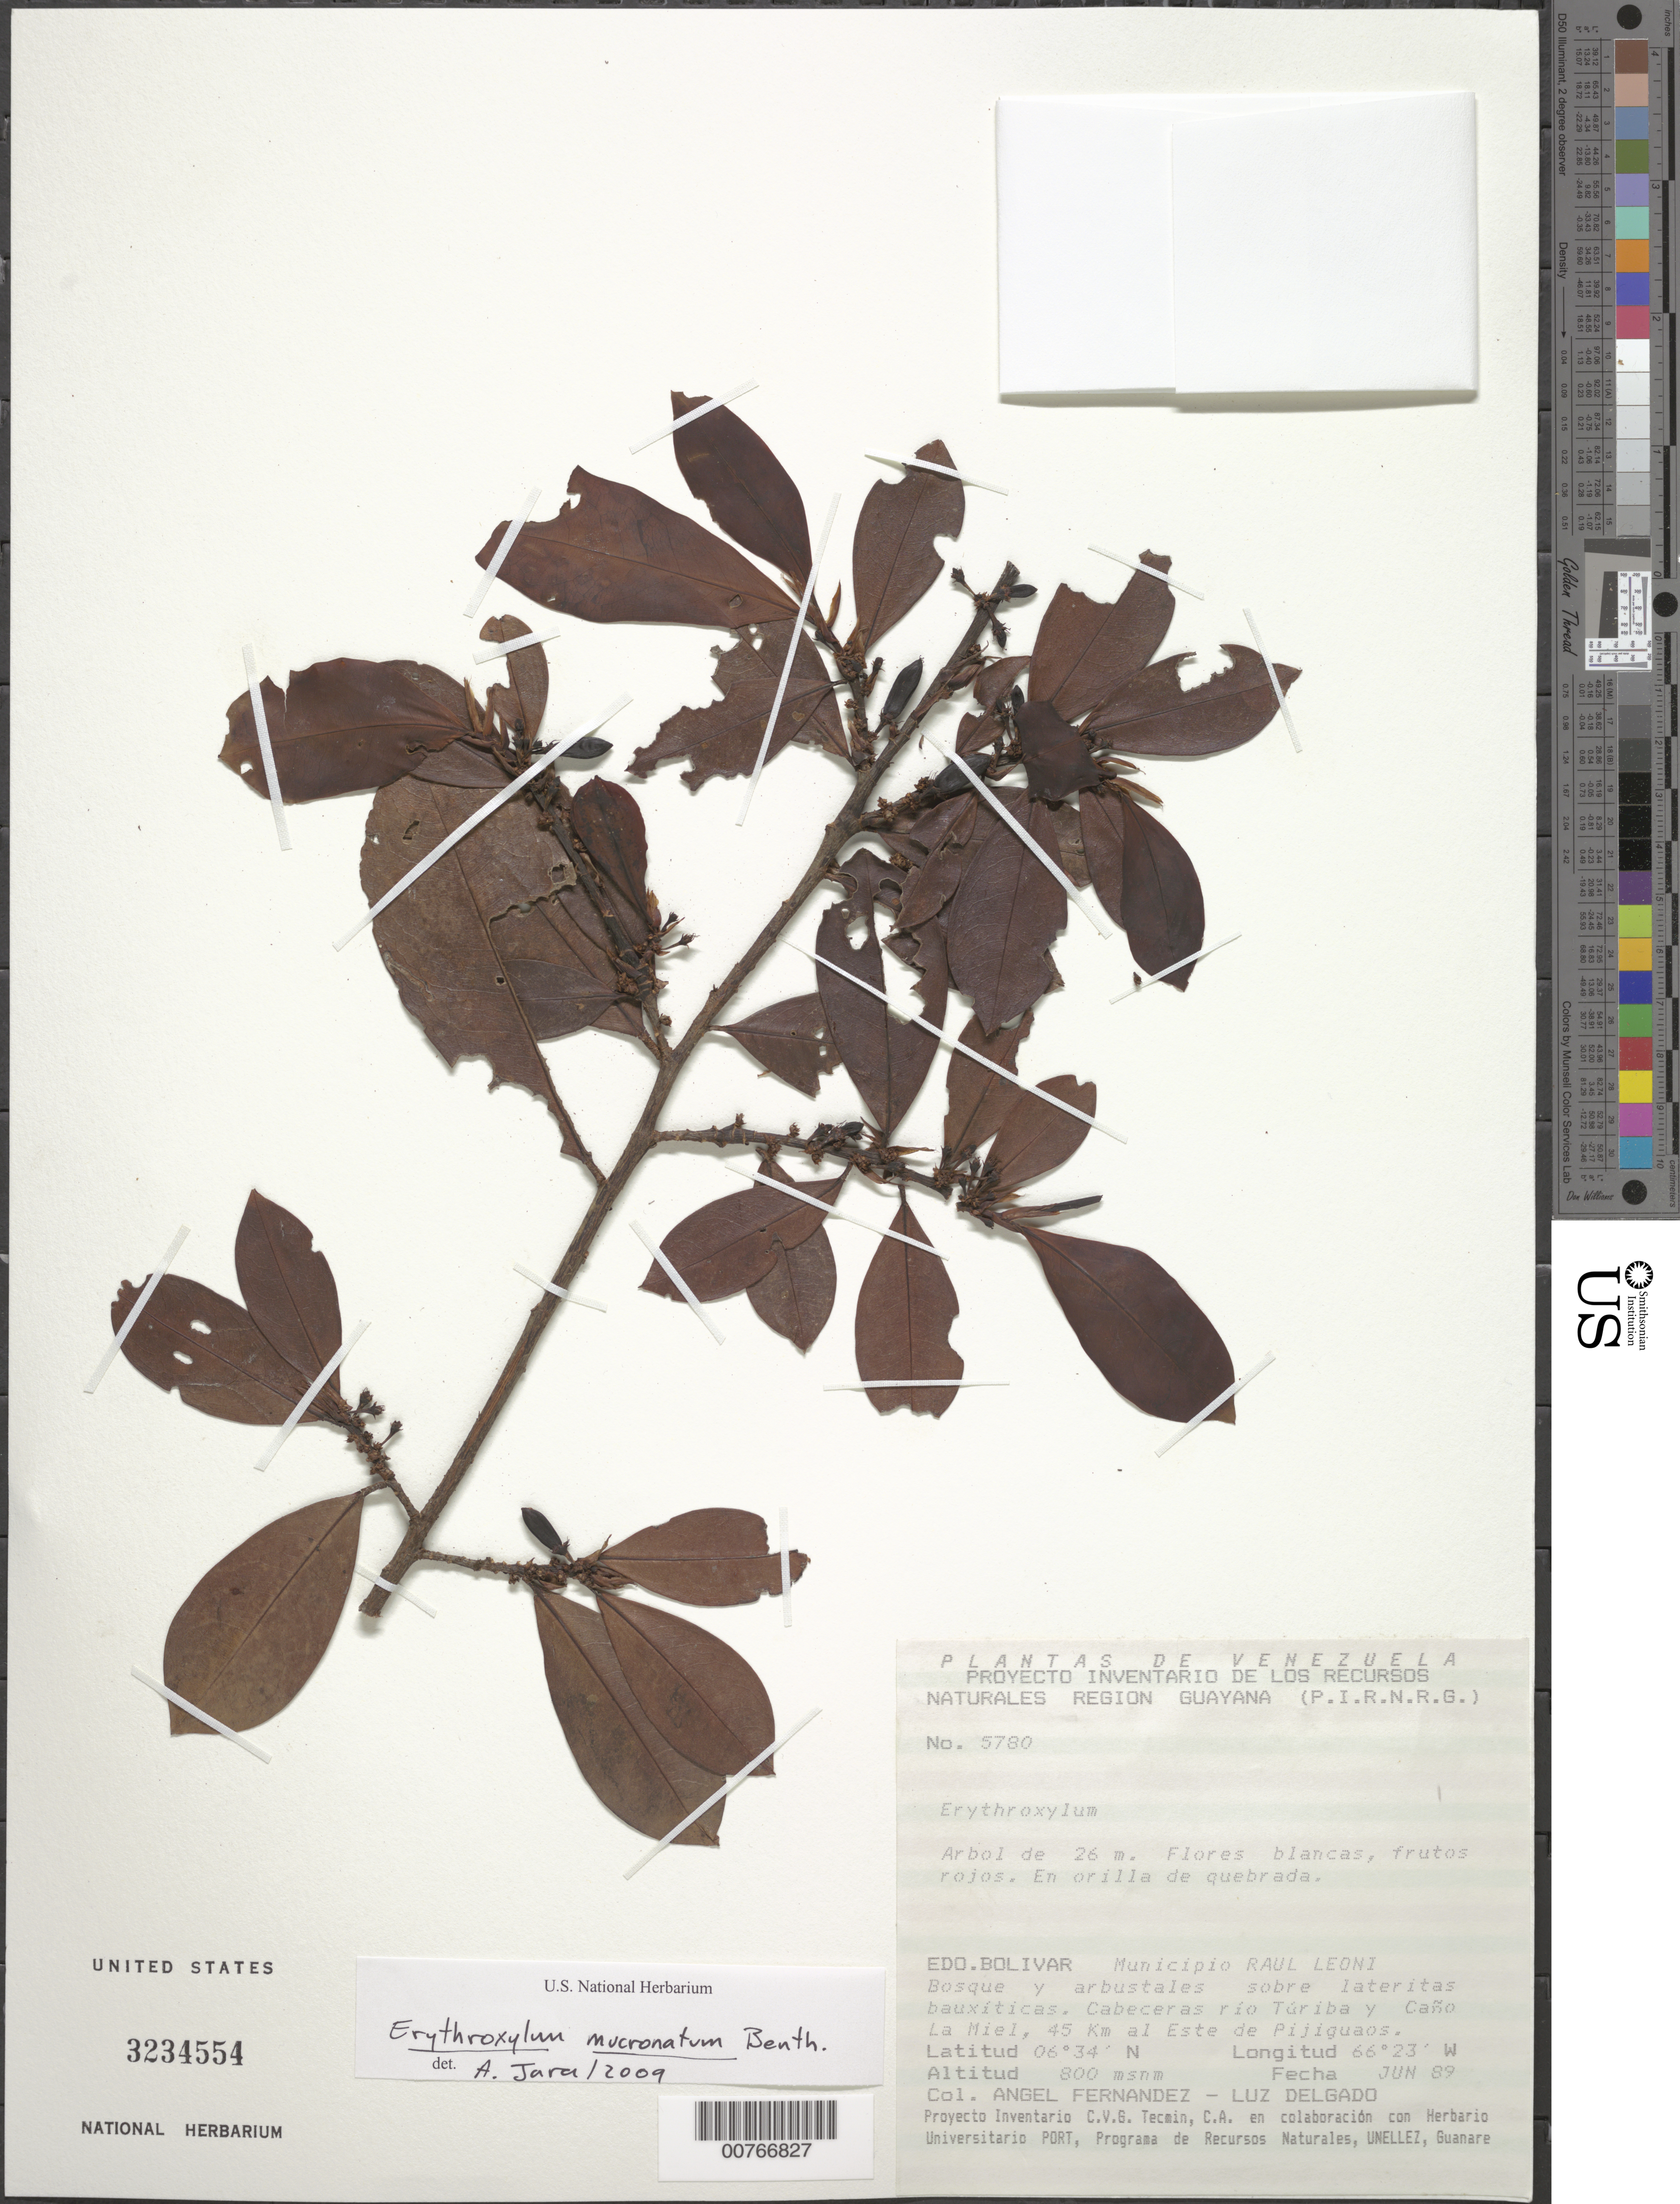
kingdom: Plantae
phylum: Tracheophyta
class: Magnoliopsida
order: Malpighiales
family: Erythroxylaceae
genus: Erythroxylum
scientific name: Erythroxylum mucronatum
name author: Benth.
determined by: Jara, O. A.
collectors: A. Fernández & L. Delgado V.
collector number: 5780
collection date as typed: Jun-89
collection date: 1989-06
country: Venezuela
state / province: Bolívar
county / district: Angostura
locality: Mun. Raúl Leoni [=Angostura], cabeceras Río Túriba y Caño La Miel, 45 km al Este de Pijiguaos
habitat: Bosque y arbustales sobre lateritas bauxíticas; en orilla de quebrada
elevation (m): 800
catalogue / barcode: US 3234554